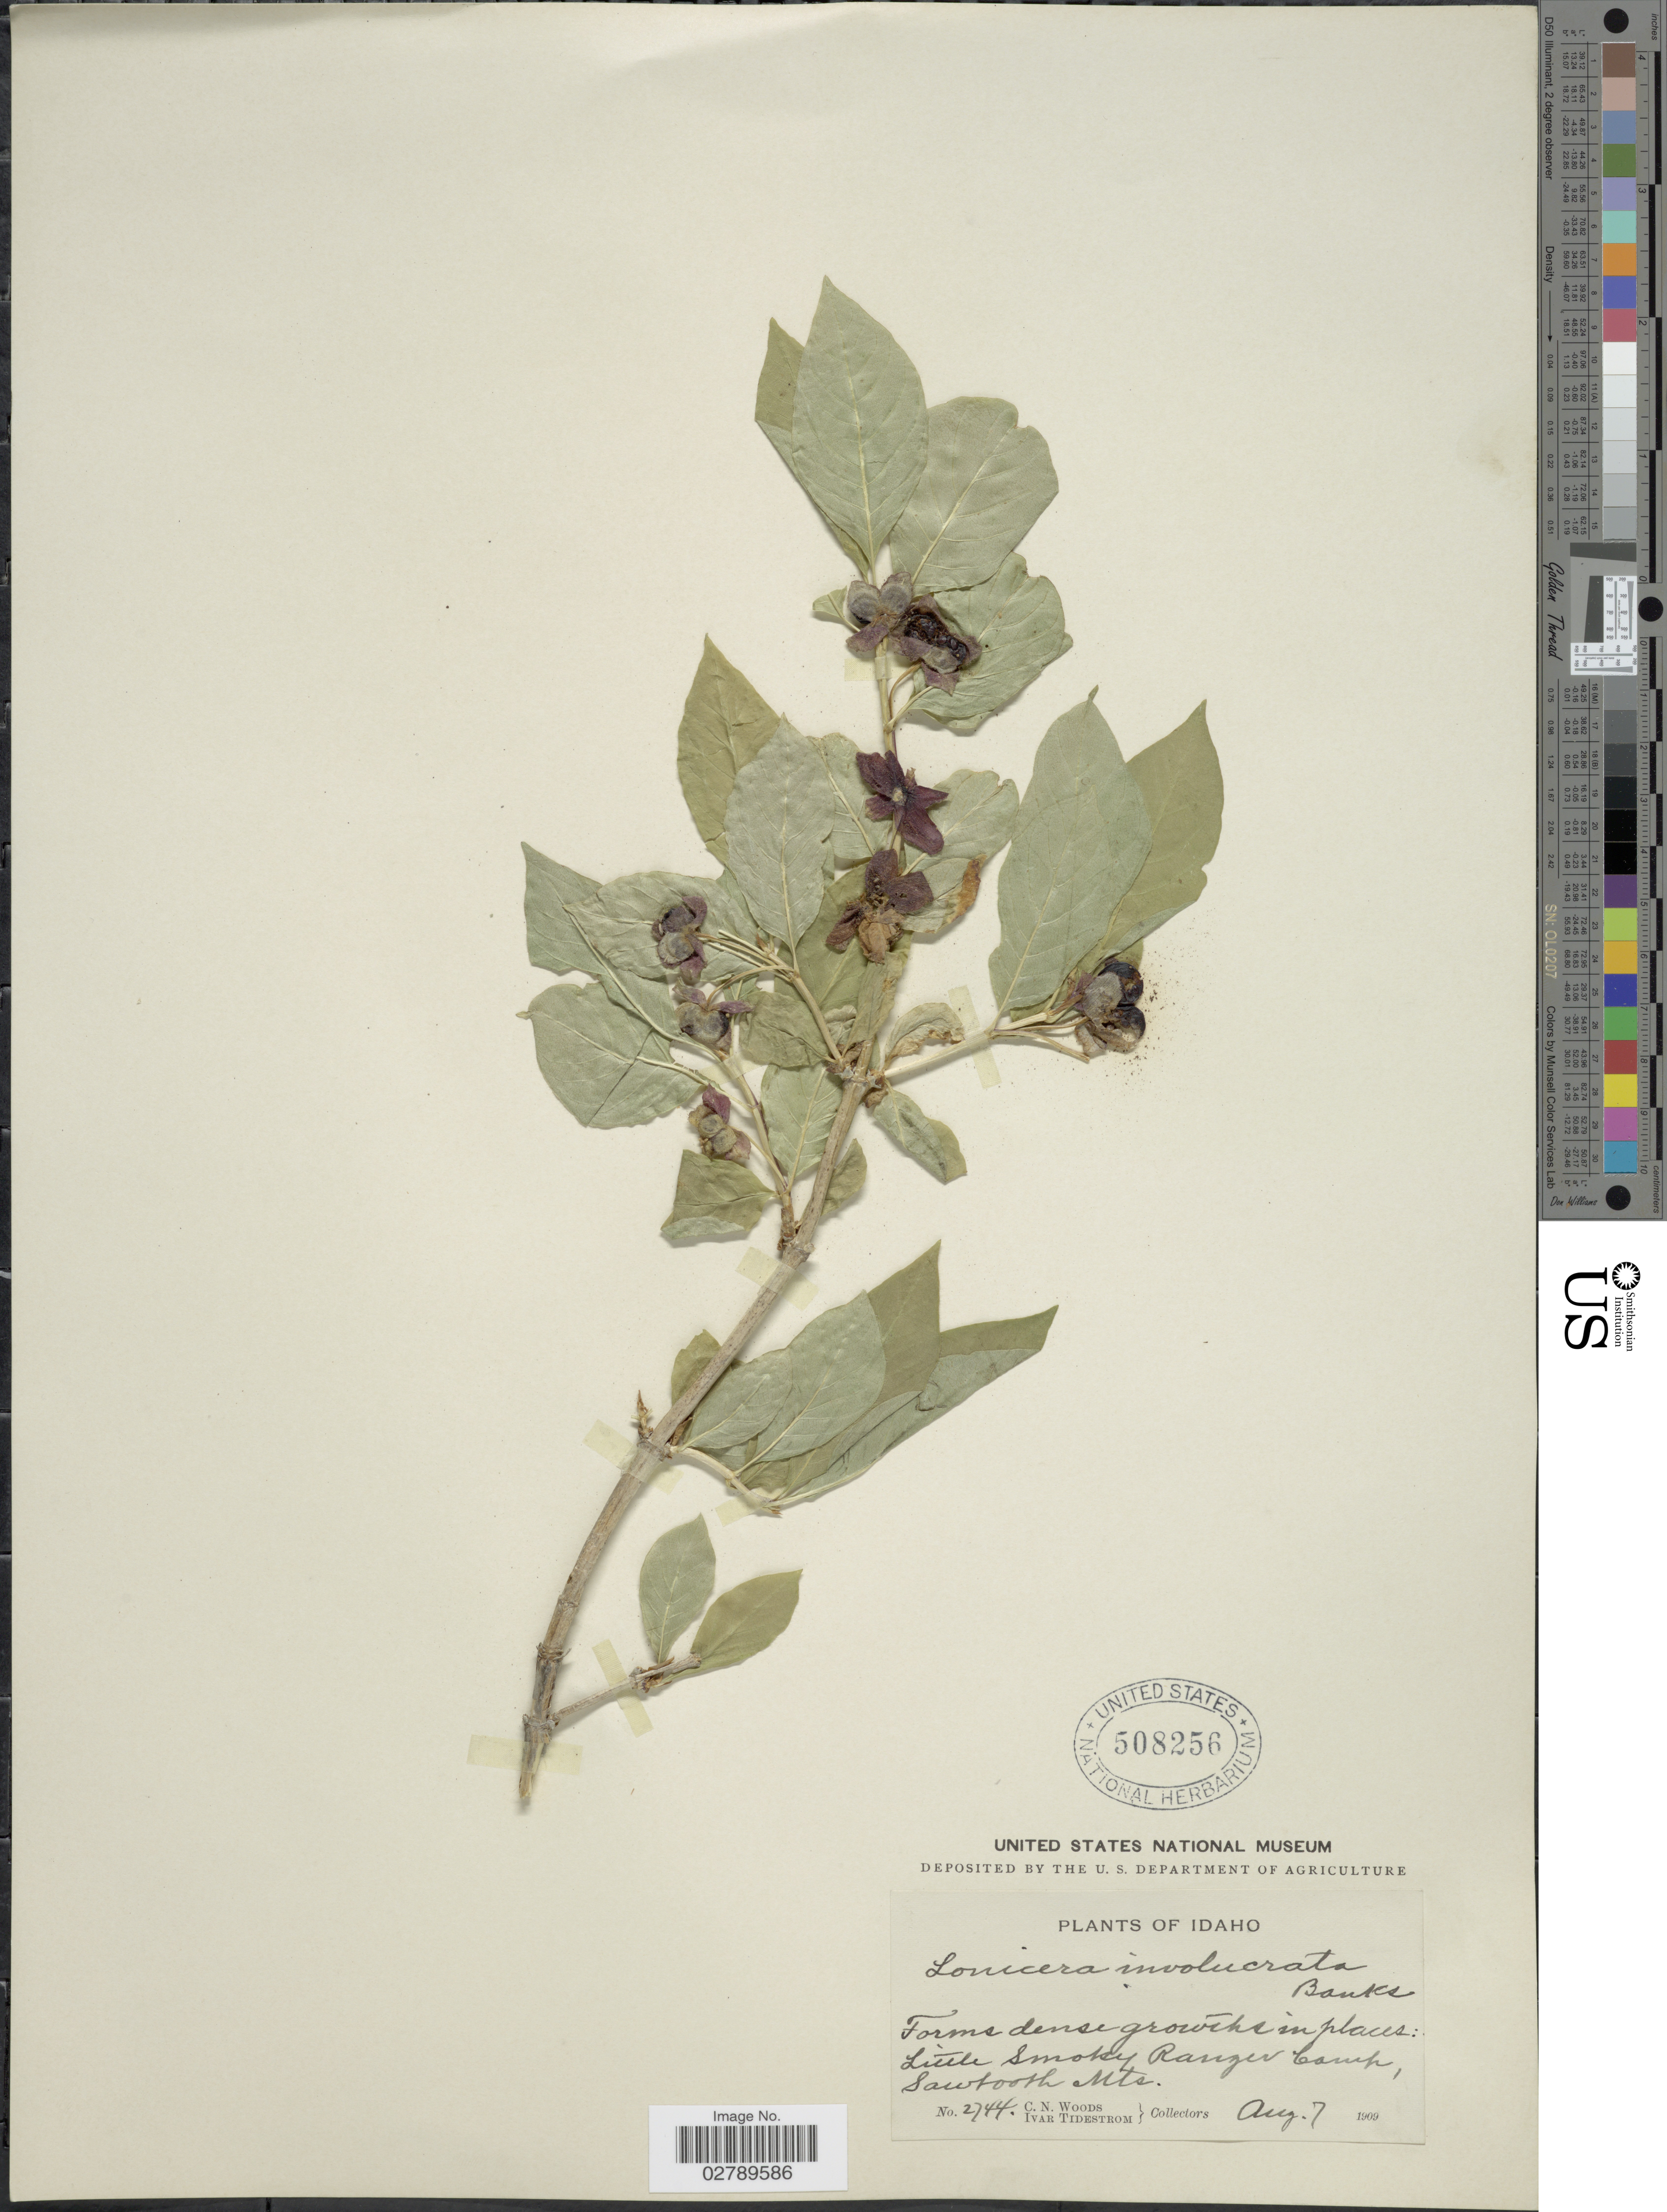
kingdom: Plantae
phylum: Tracheophyta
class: Magnoliopsida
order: Dipsacales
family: Caprifoliaceae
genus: Lonicera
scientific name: Lonicera involucrata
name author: (Richardson) Banks ex Spreng.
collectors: C. Woods & I. F. Tidestrom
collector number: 2744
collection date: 1909-08-07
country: United States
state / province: Idaho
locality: Little Smoky Ranger Camp, Sawtooth Mts.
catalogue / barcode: US 508256